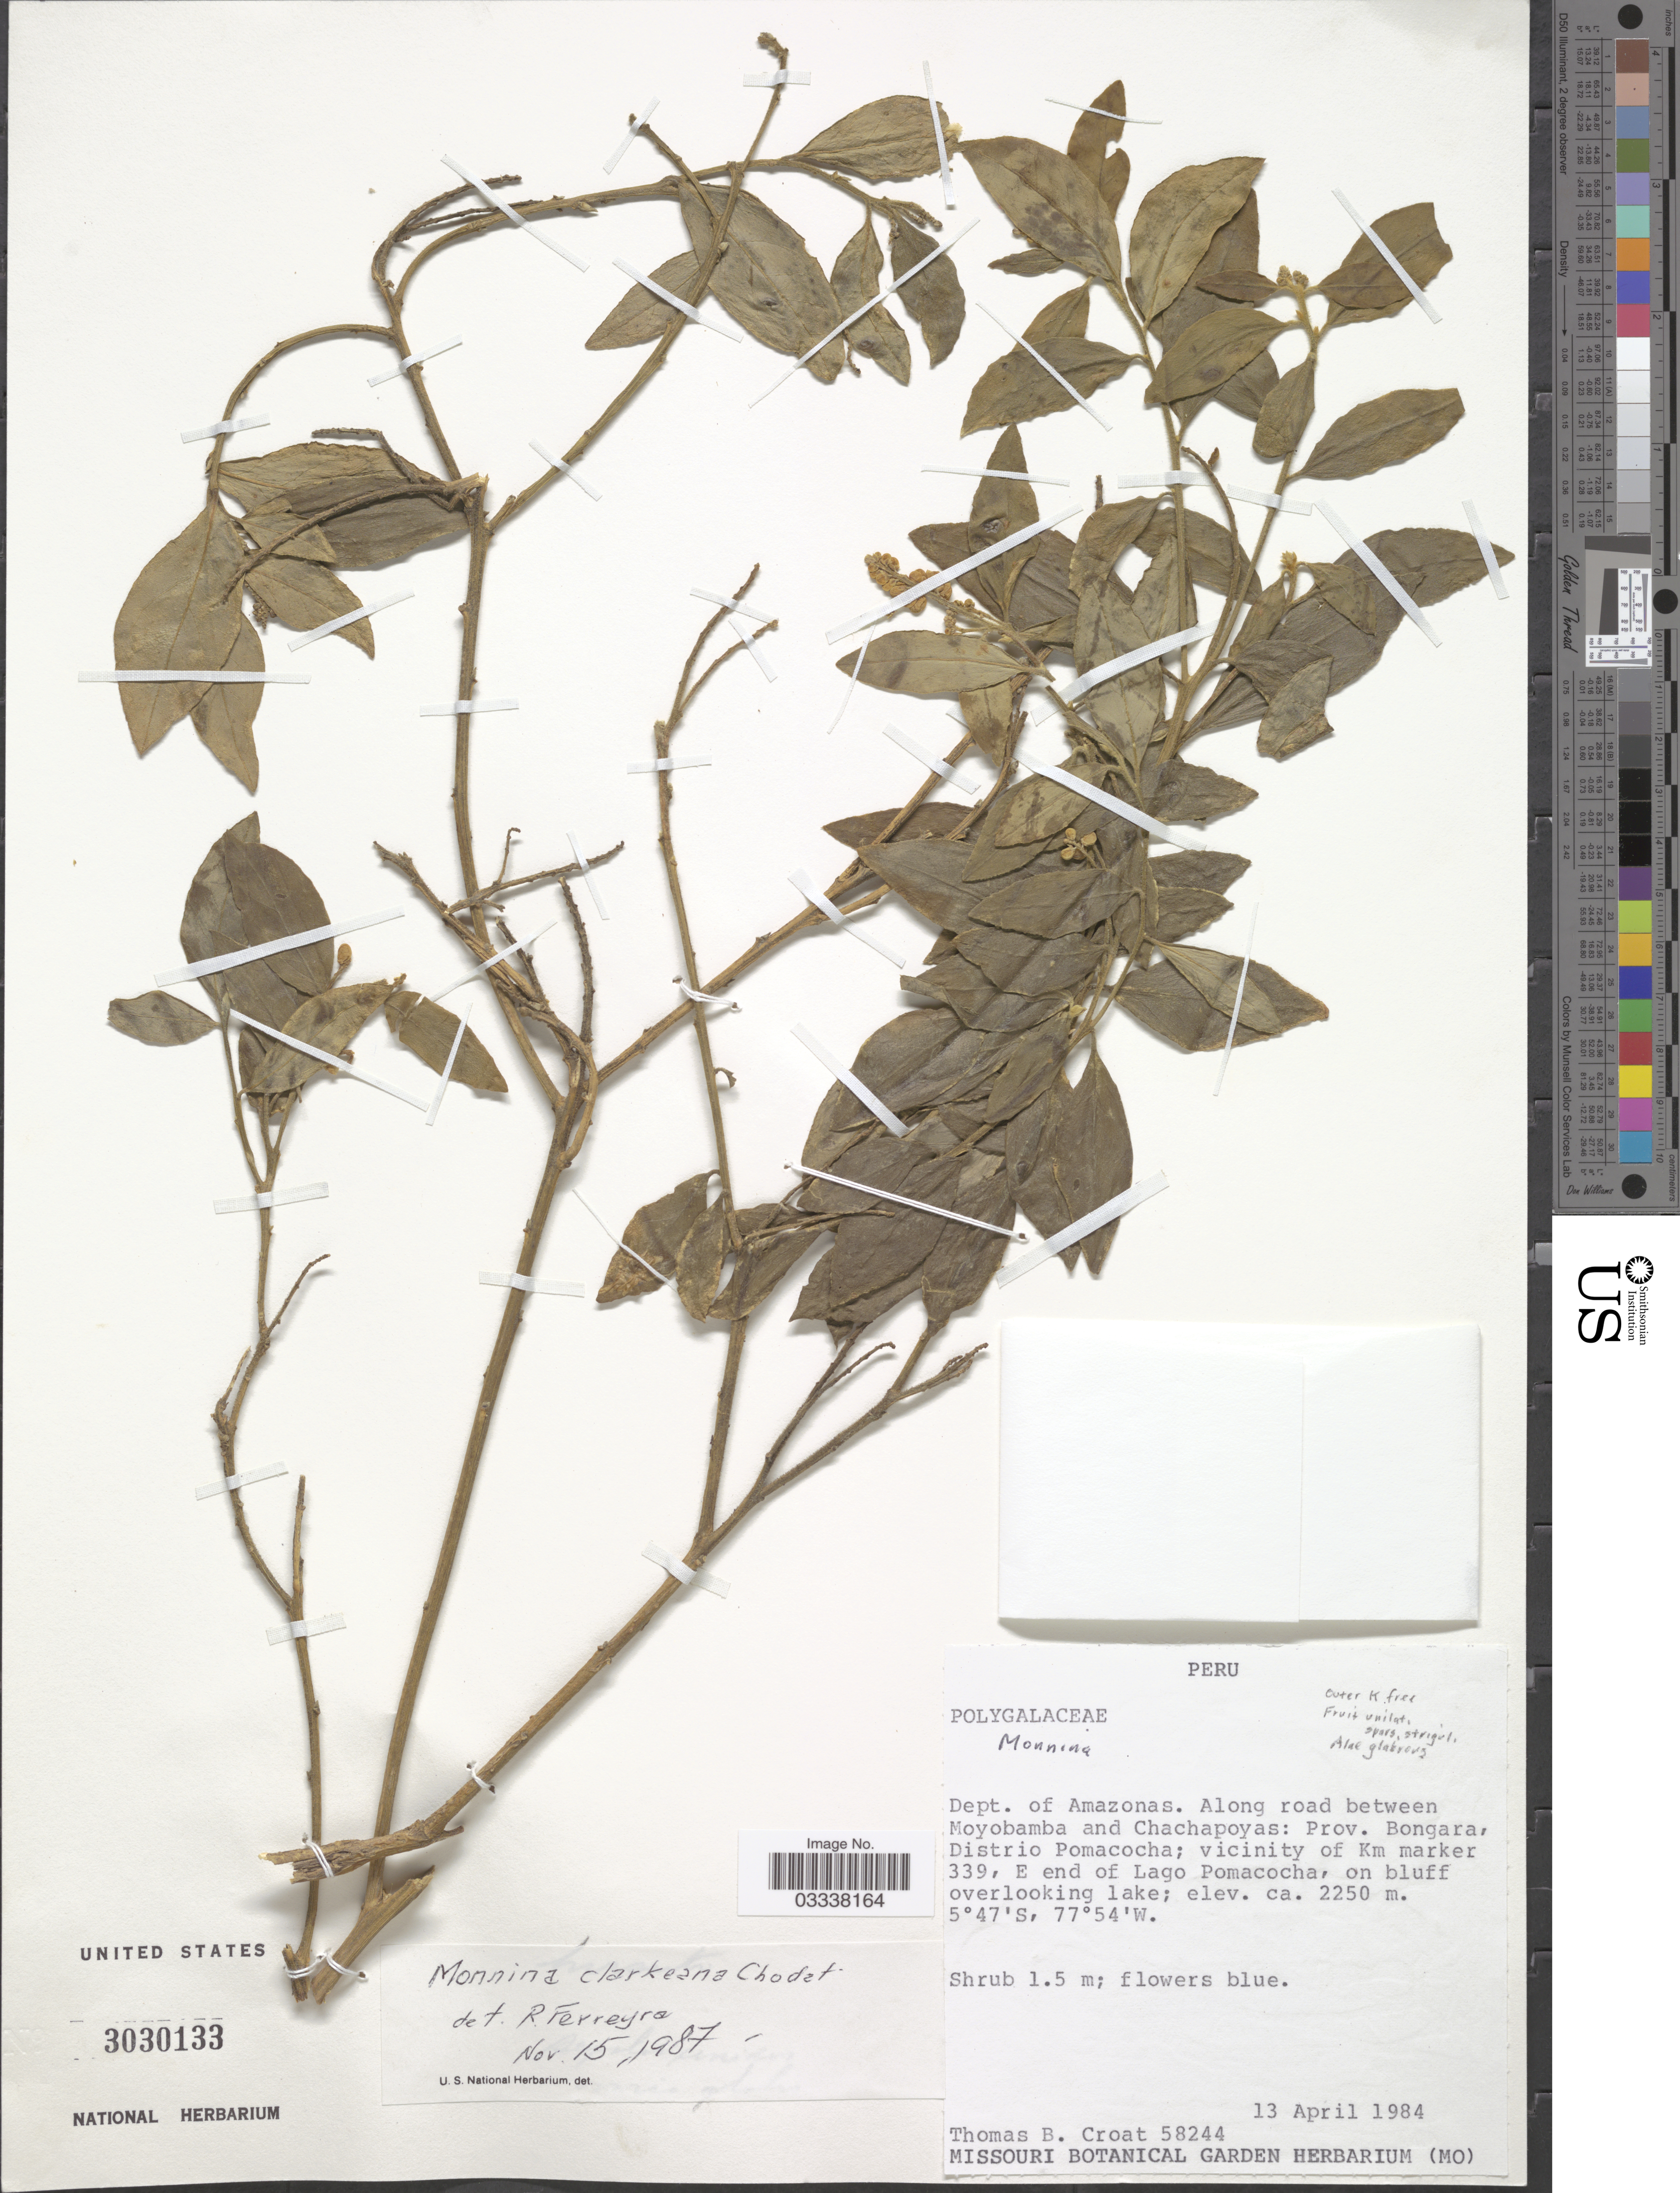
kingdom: Plantae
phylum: Tracheophyta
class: Magnoliopsida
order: Fabales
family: Polygalaceae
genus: Monnina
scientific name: Monnina clarkeana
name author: Chodat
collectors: T. B. Croat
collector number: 58244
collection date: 1984-04-13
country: Peru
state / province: Amazonas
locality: Dept. of Amazonas. Along road between Moyobamba and Chachapoyas: Prov. Bongara, Distrio Pomacocha; vicinity of Km marker 339, E end of Lago Pomacocha, on bluff overlooking lake.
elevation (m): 2250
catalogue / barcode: US 3030133